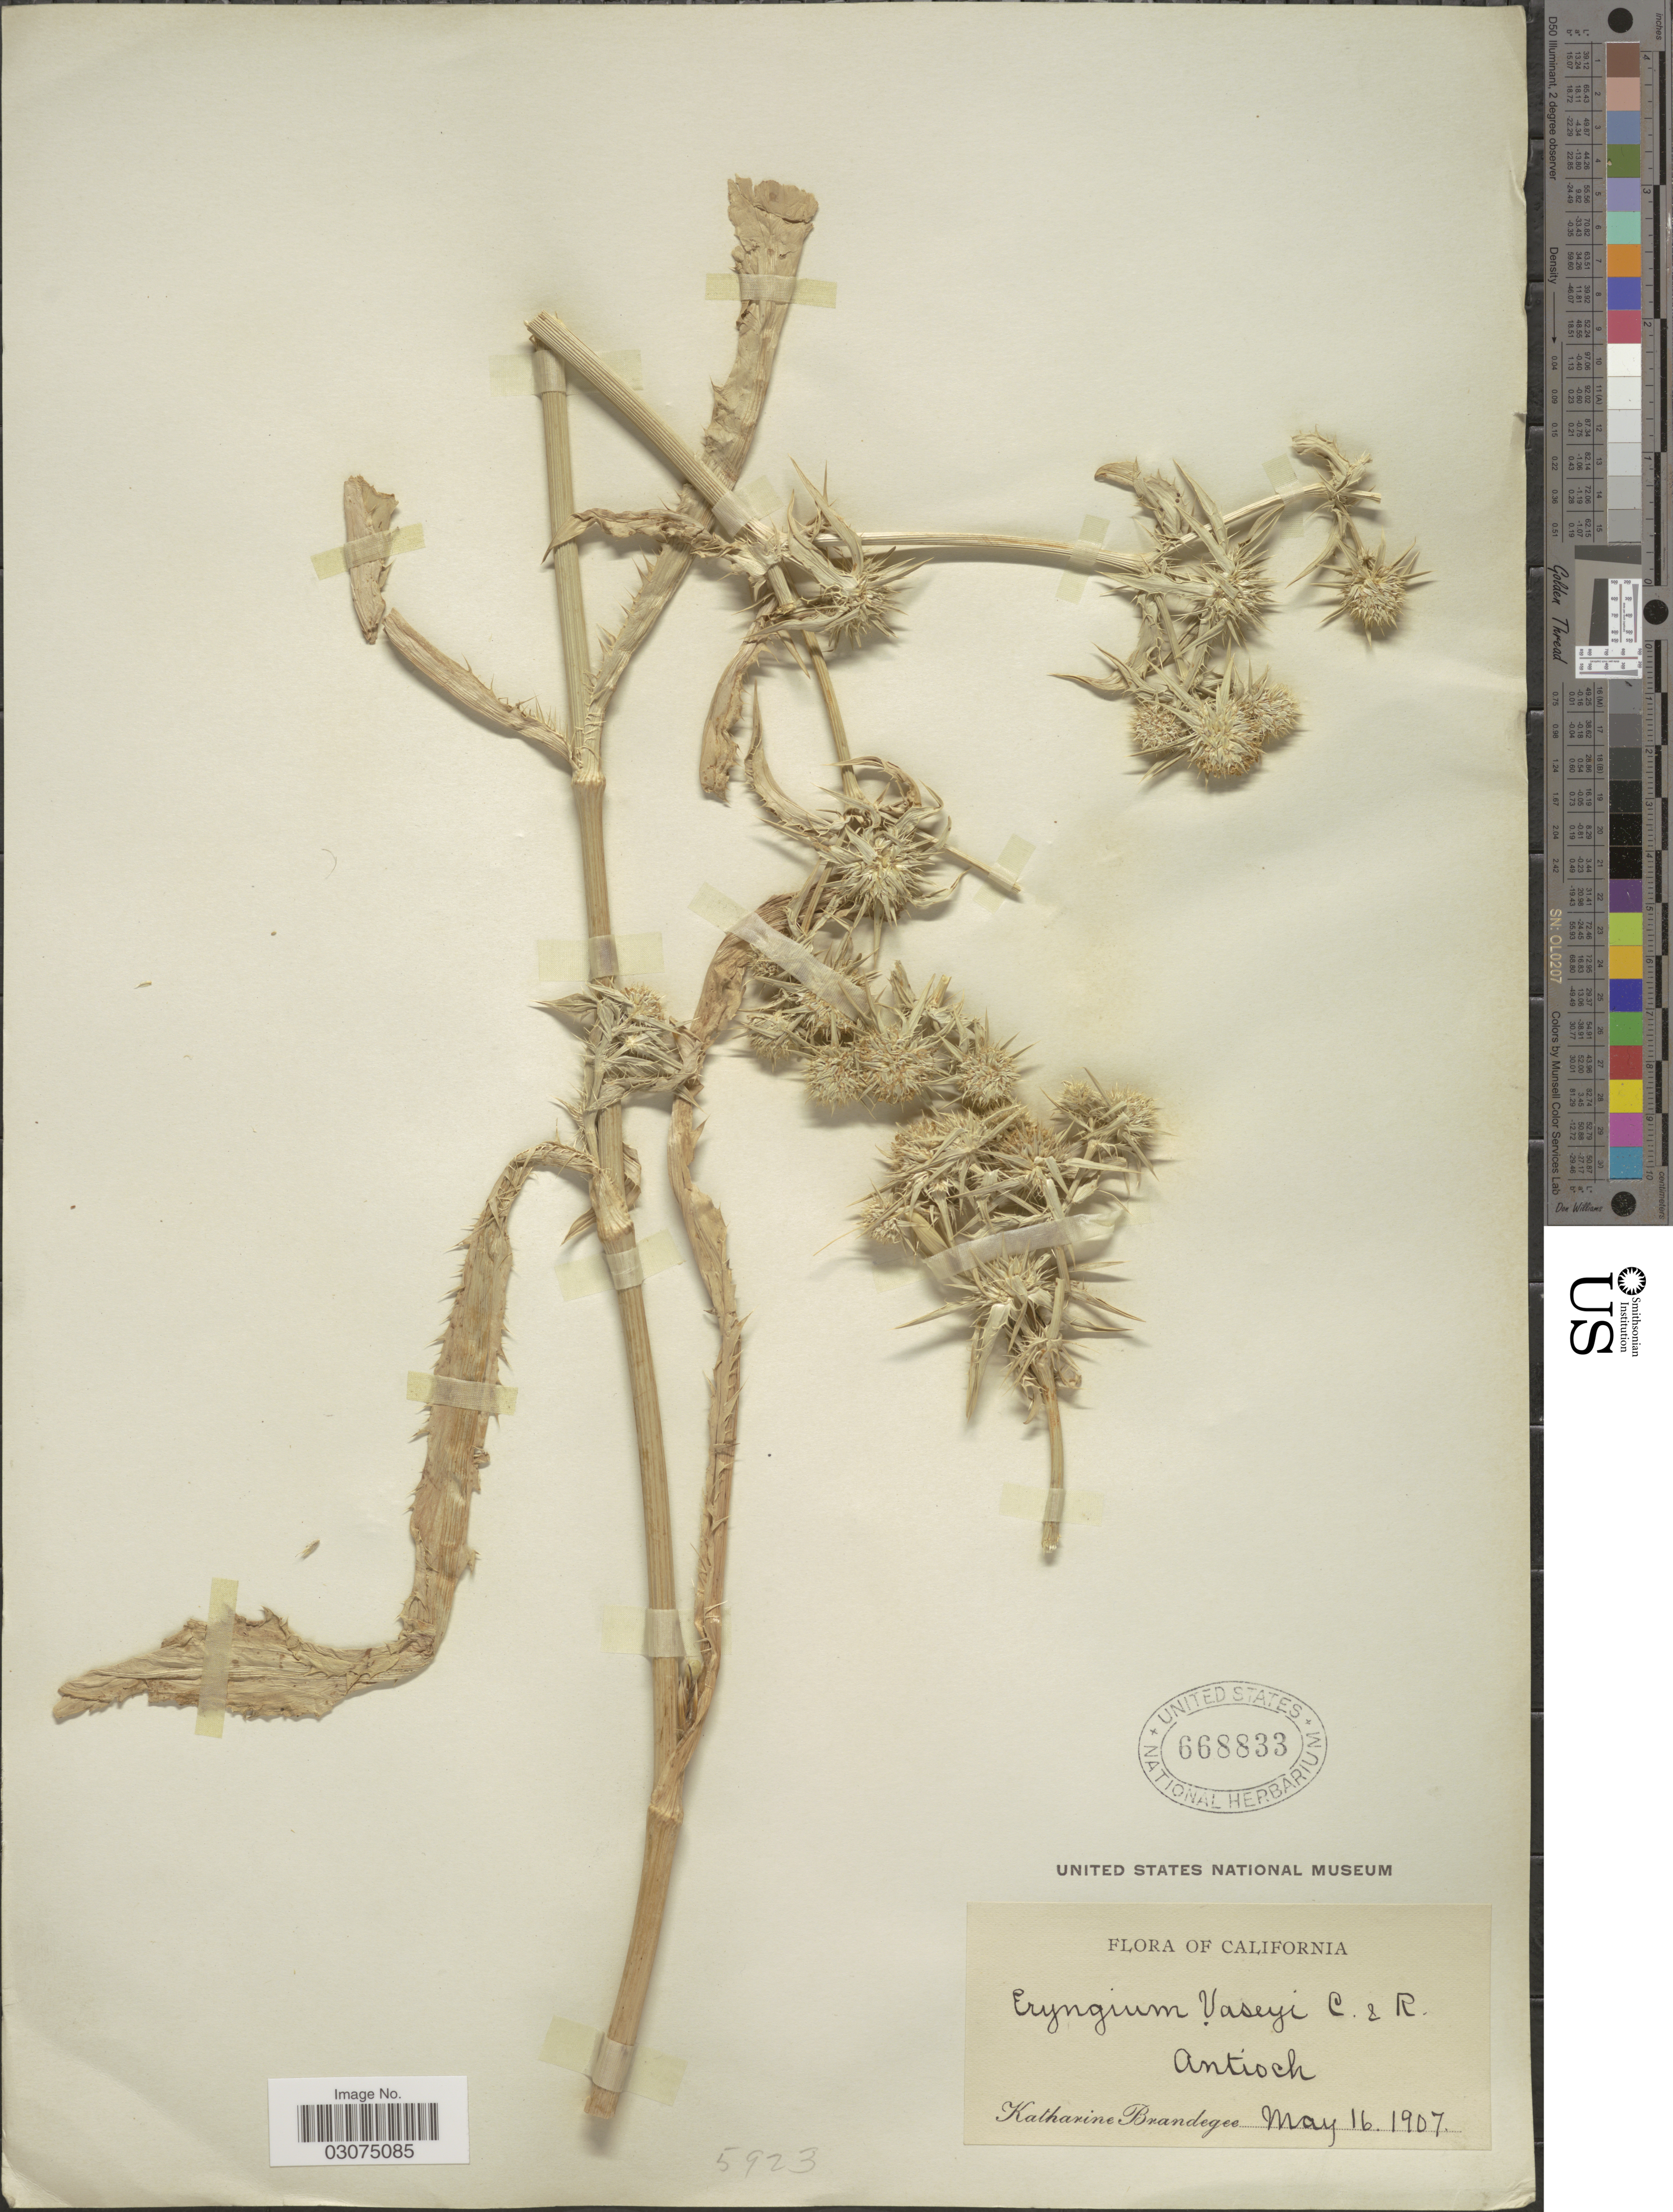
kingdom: Plantae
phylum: Tracheophyta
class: Magnoliopsida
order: Apiales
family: Apiaceae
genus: Eryngium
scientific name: Eryngium vaseyi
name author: J.M. Coult. & Rose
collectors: M. K. Brandegee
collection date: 1907-05-16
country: United States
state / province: California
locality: Antioch.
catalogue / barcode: US 668833